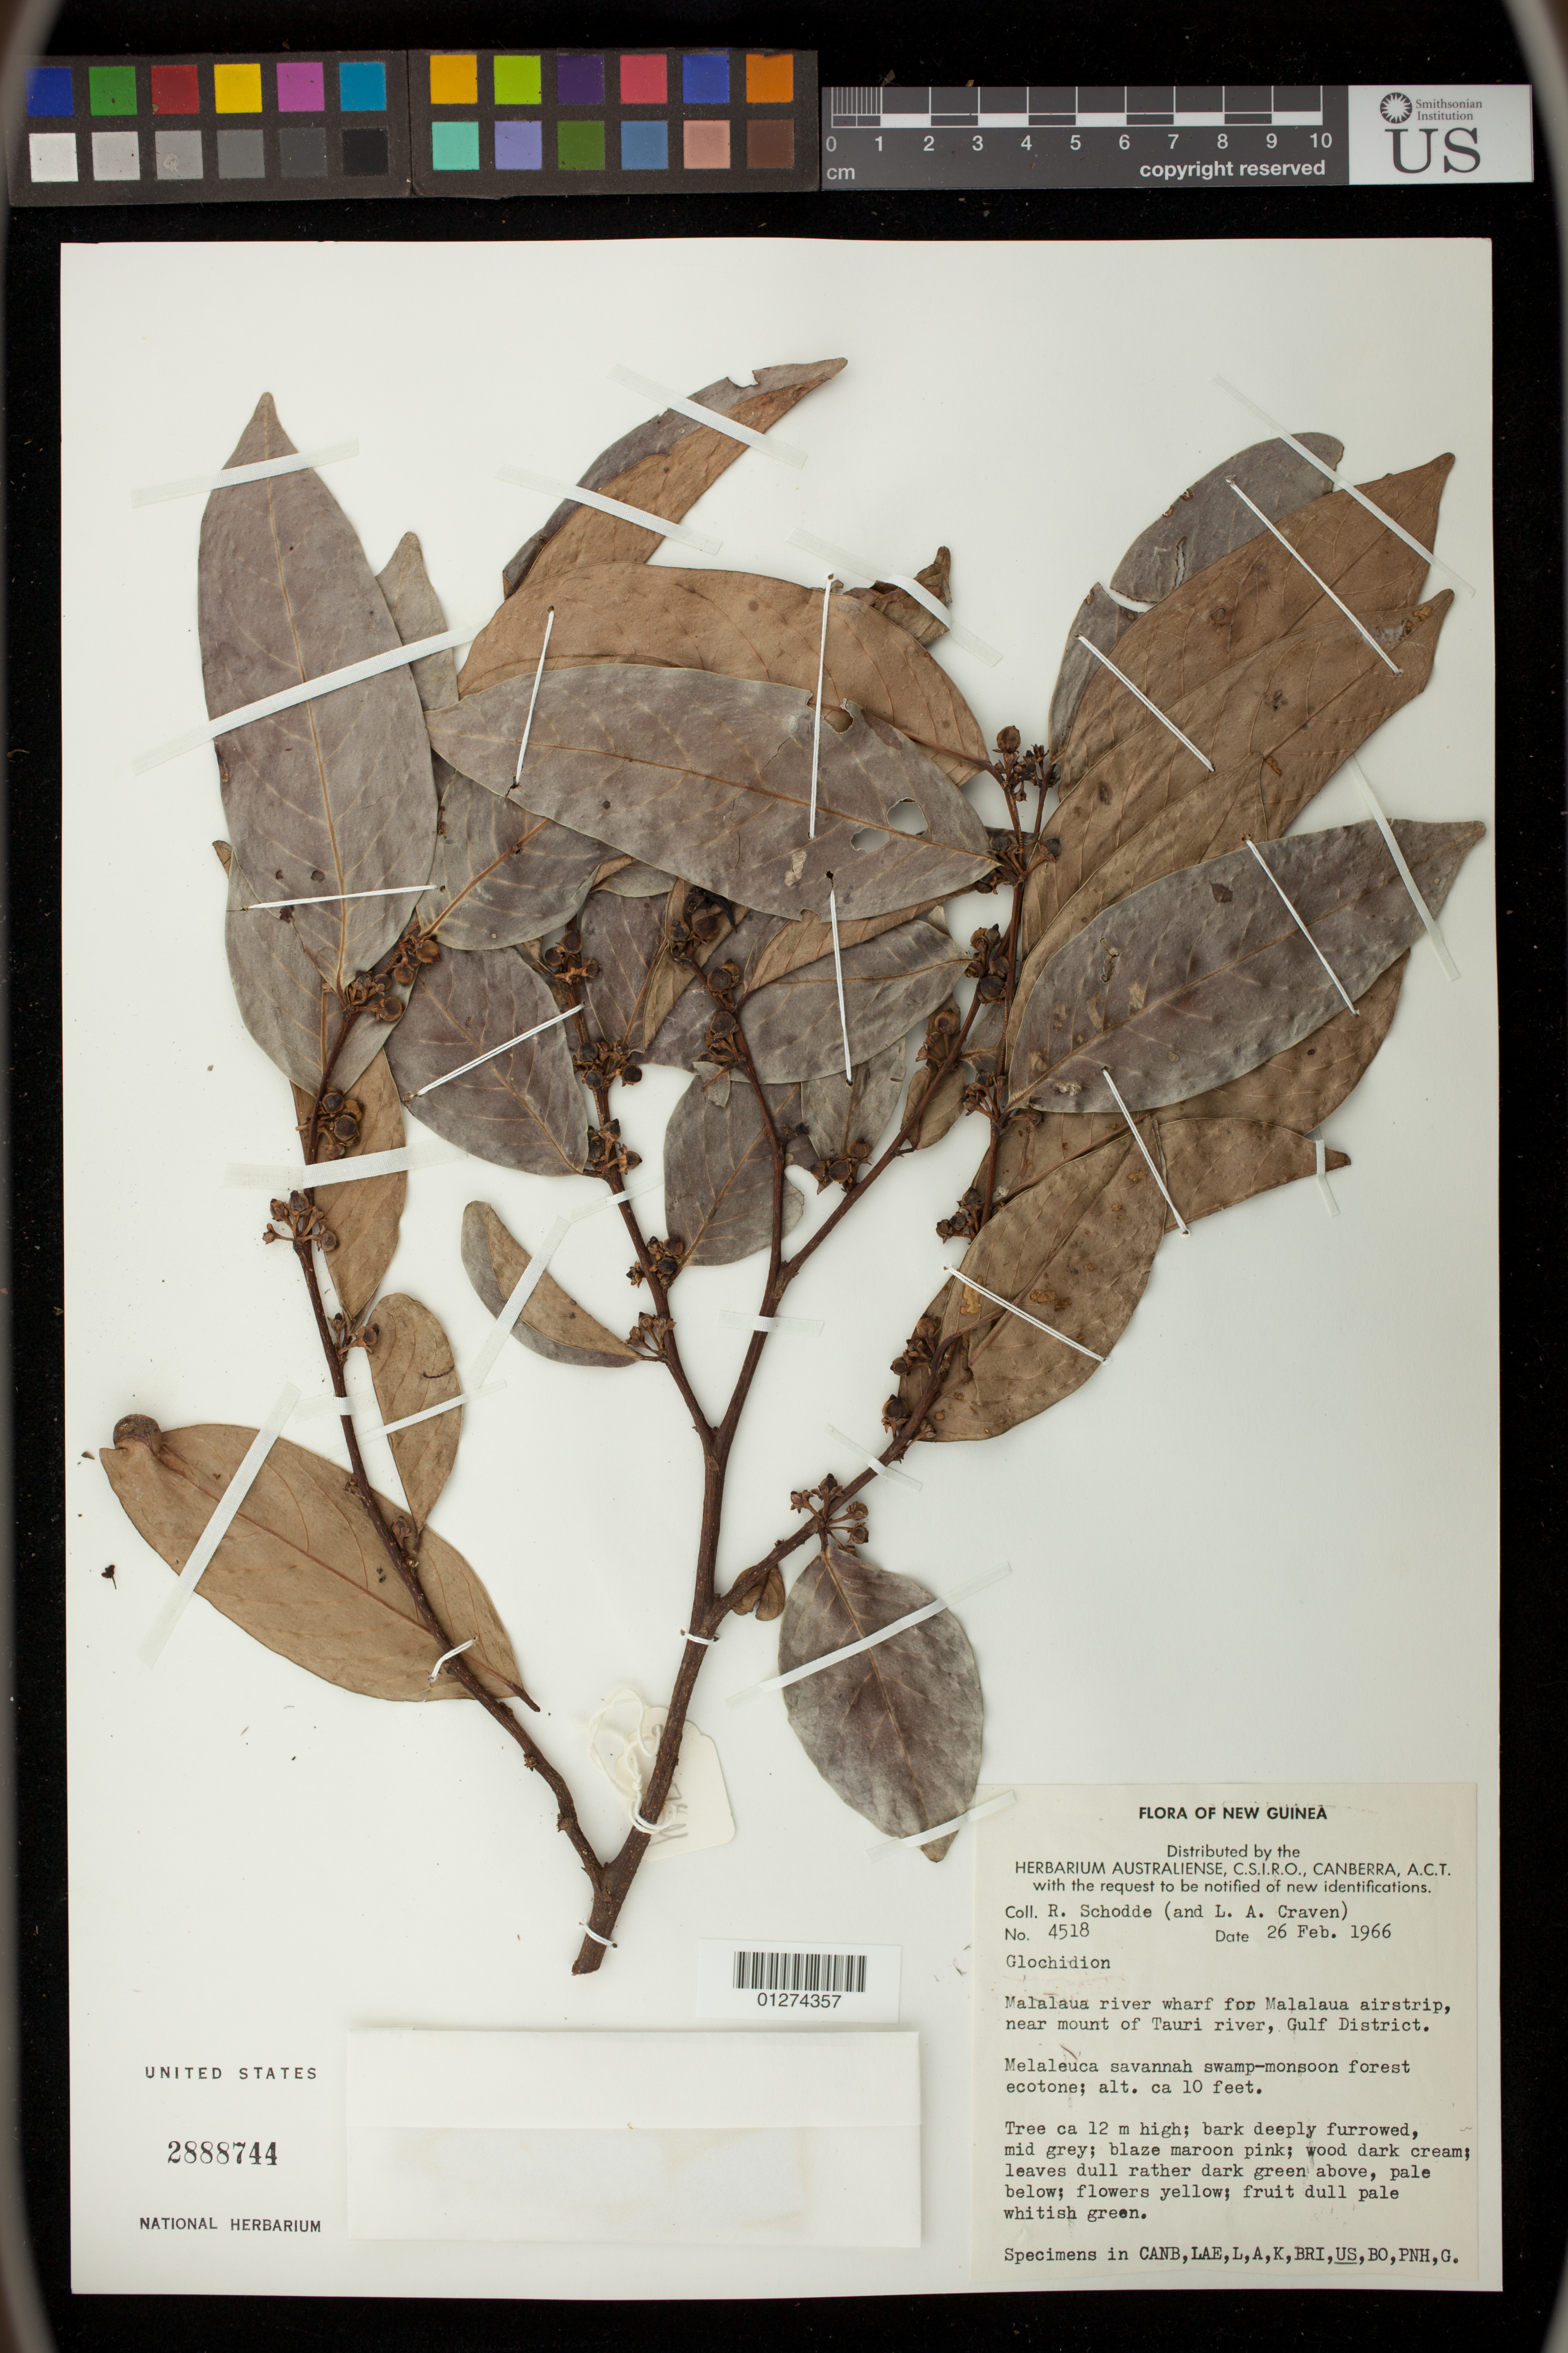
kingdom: Plantae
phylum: Tracheophyta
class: Magnoliopsida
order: Malpighiales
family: Phyllanthaceae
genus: Glochidion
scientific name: Glochidion sp.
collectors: L. A. Craven & L. Craven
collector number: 4518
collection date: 1966-02-26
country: Papua New Guinea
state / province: Gulf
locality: Malalaus river wharf for Malalaua airstrip, near mount of Tauri river,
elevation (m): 3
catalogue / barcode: US 2888744